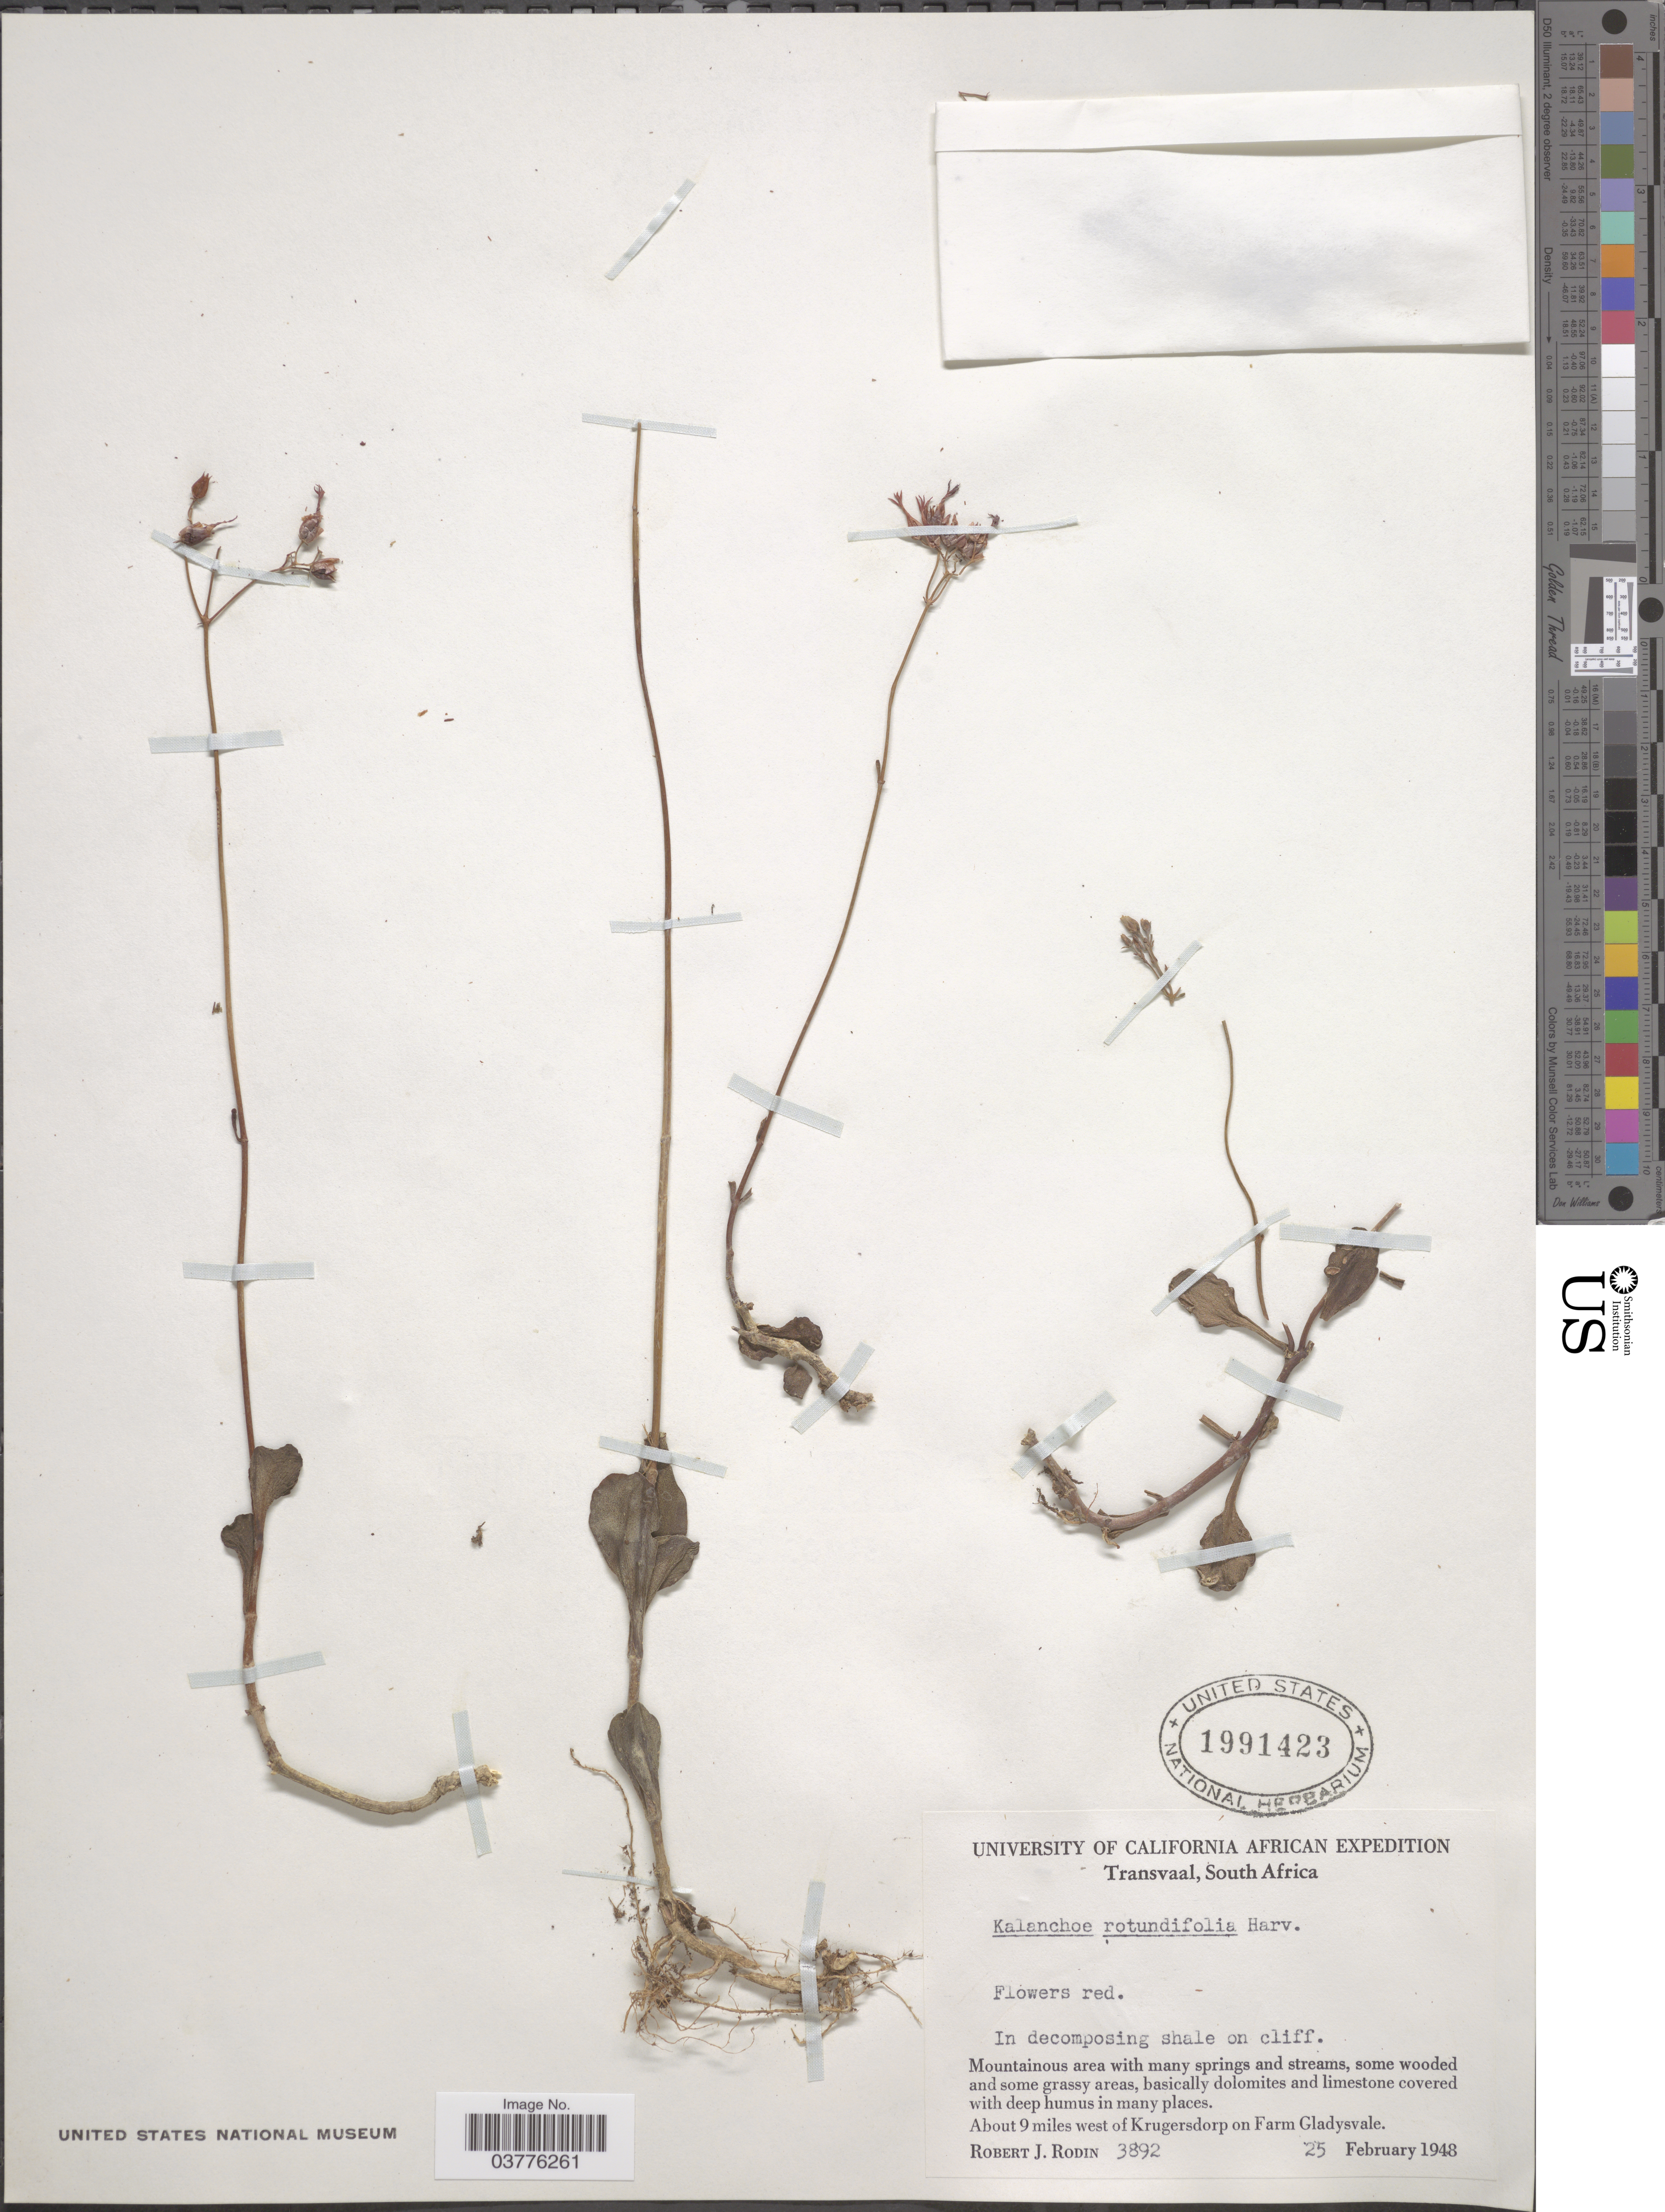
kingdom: Plantae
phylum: Tracheophyta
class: Magnoliopsida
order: Saxifragales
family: Crassulaceae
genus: Kalanchoe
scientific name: Kalanchoe rotundifolia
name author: (Haw.) Haw.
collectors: R. J. Rodin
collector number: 3892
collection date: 1948-02-25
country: South Africa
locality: Transvaal. About 9 miles west of Krugersdorp on Farm Gladysvale.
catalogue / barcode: US 1991423